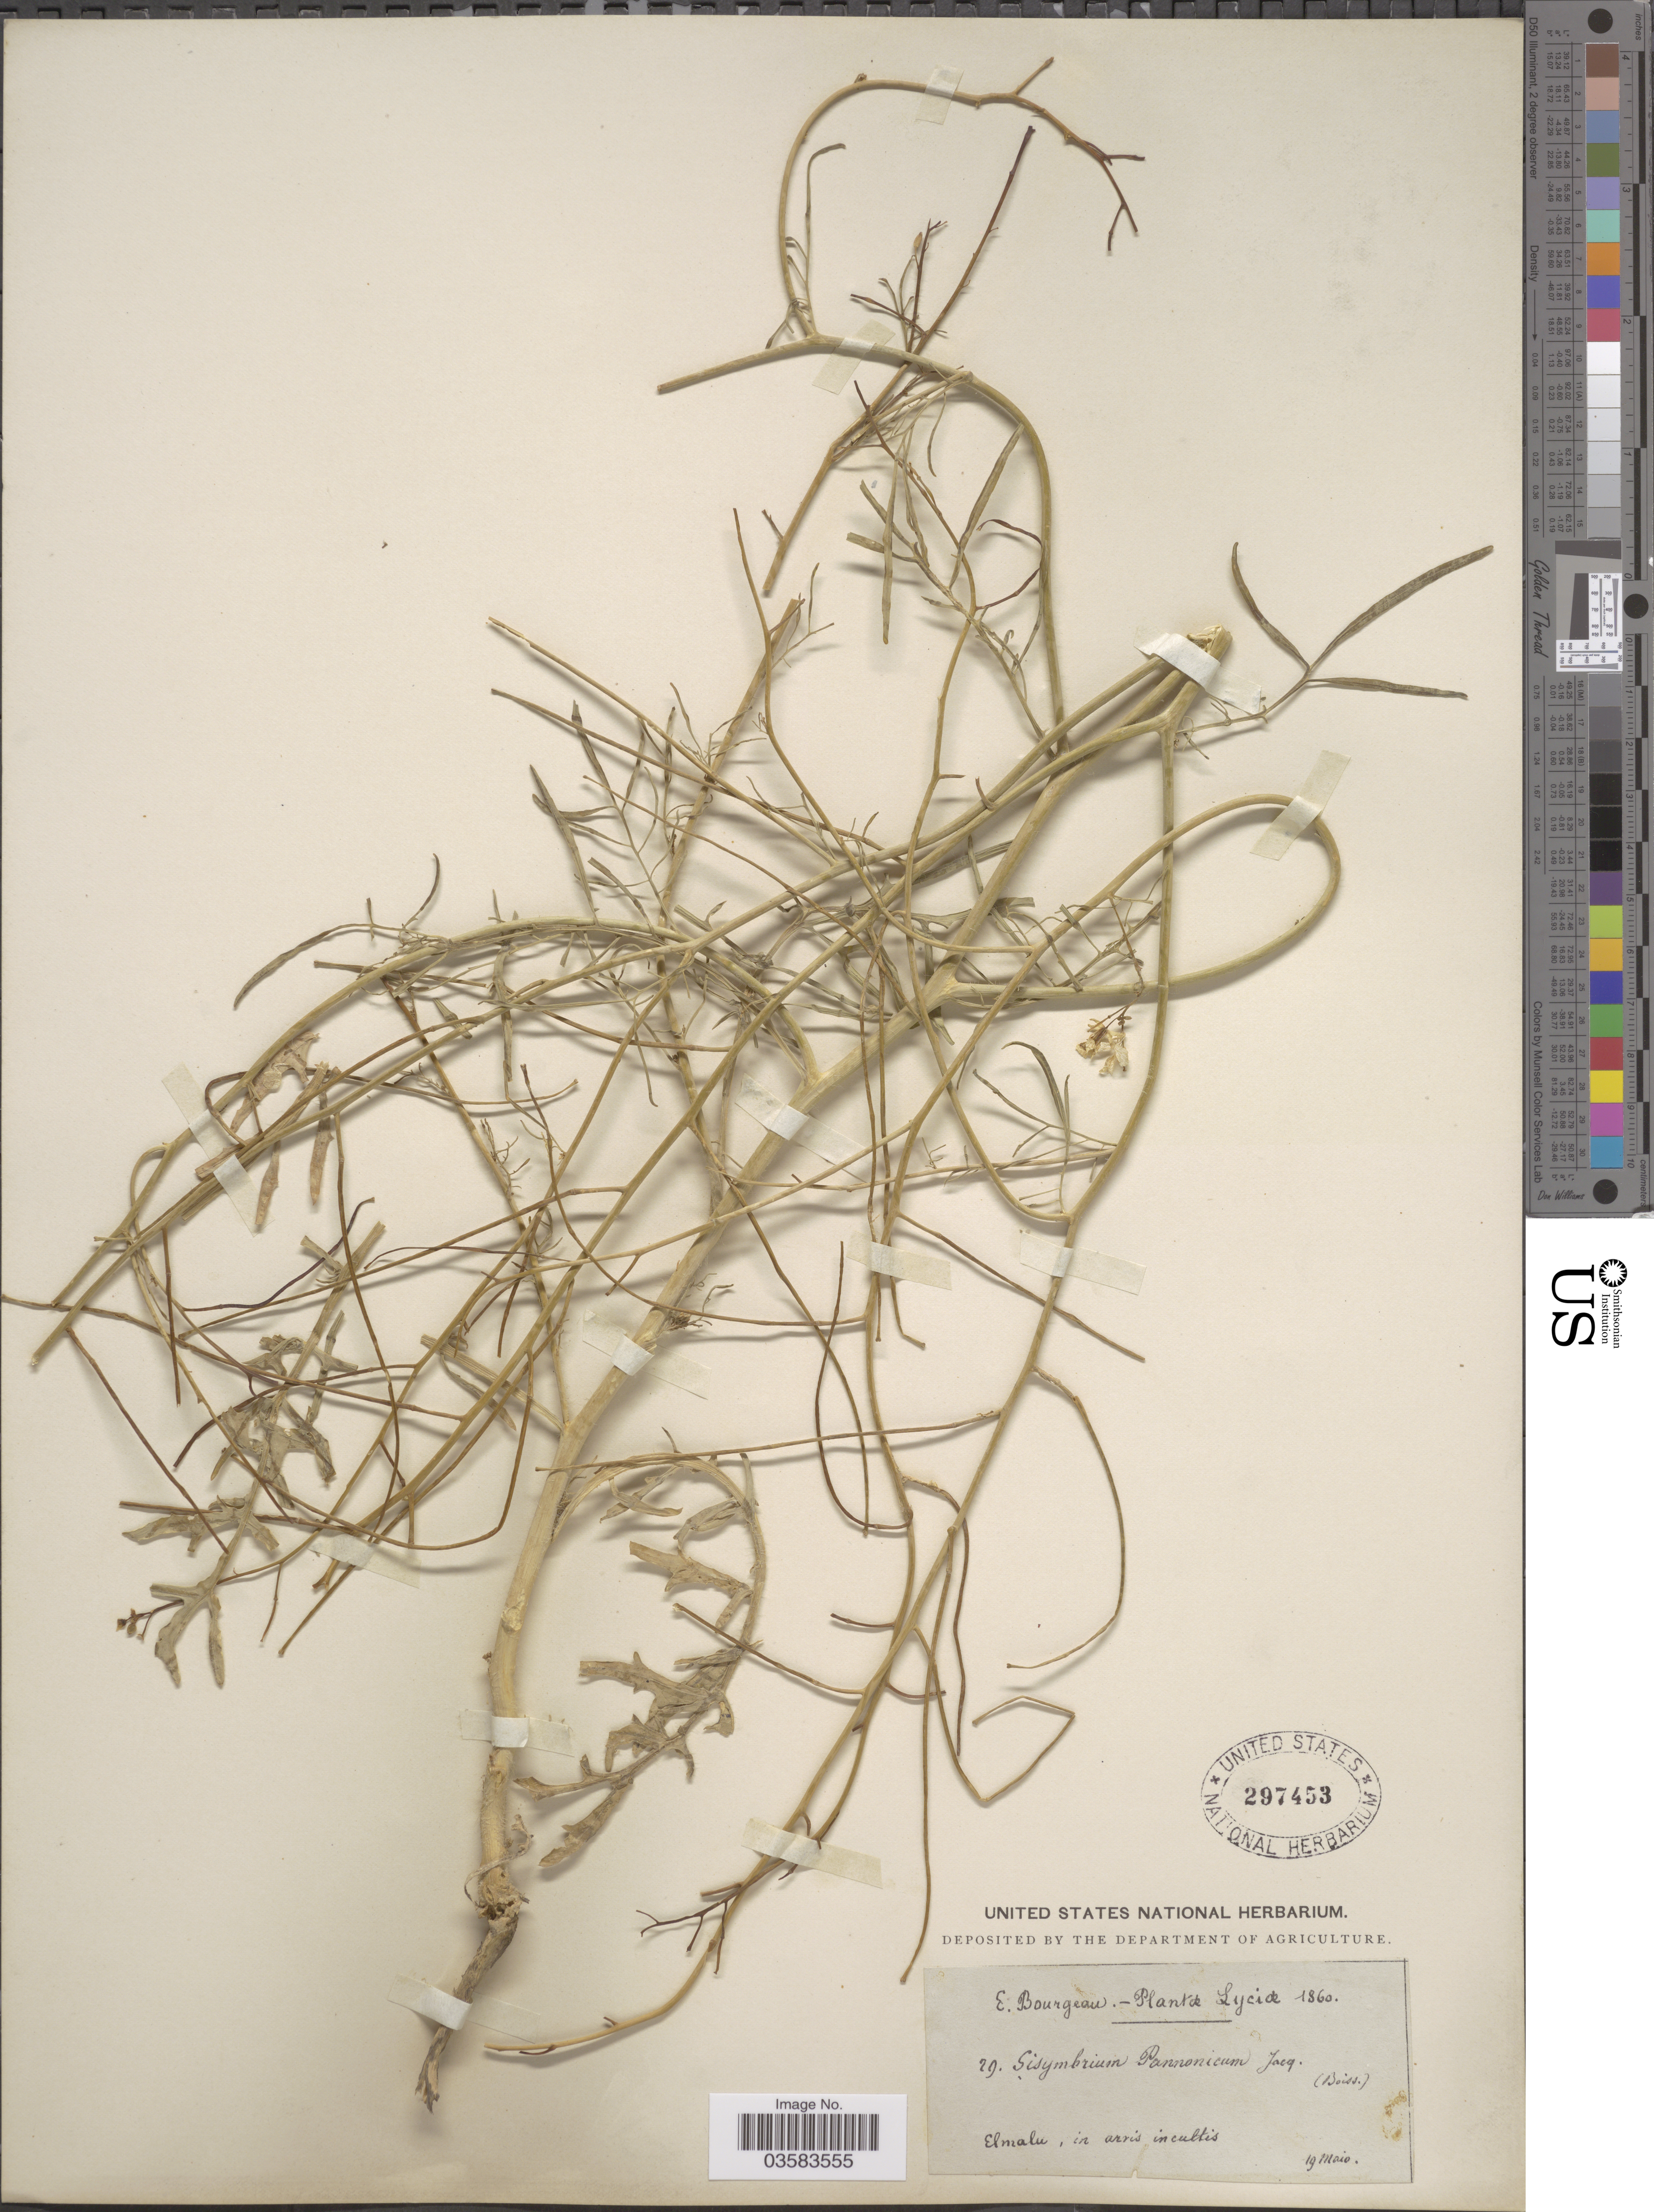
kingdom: Plantae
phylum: Tracheophyta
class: Magnoliopsida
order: Brassicales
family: Brassicaceae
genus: Sisymbrium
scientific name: Sisymbrium altissimum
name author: L.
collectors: E. Bourgeau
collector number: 29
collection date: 1860-05-19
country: Turkey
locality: Lyciæ. Elmalu, in arris incultis.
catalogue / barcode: US 297453